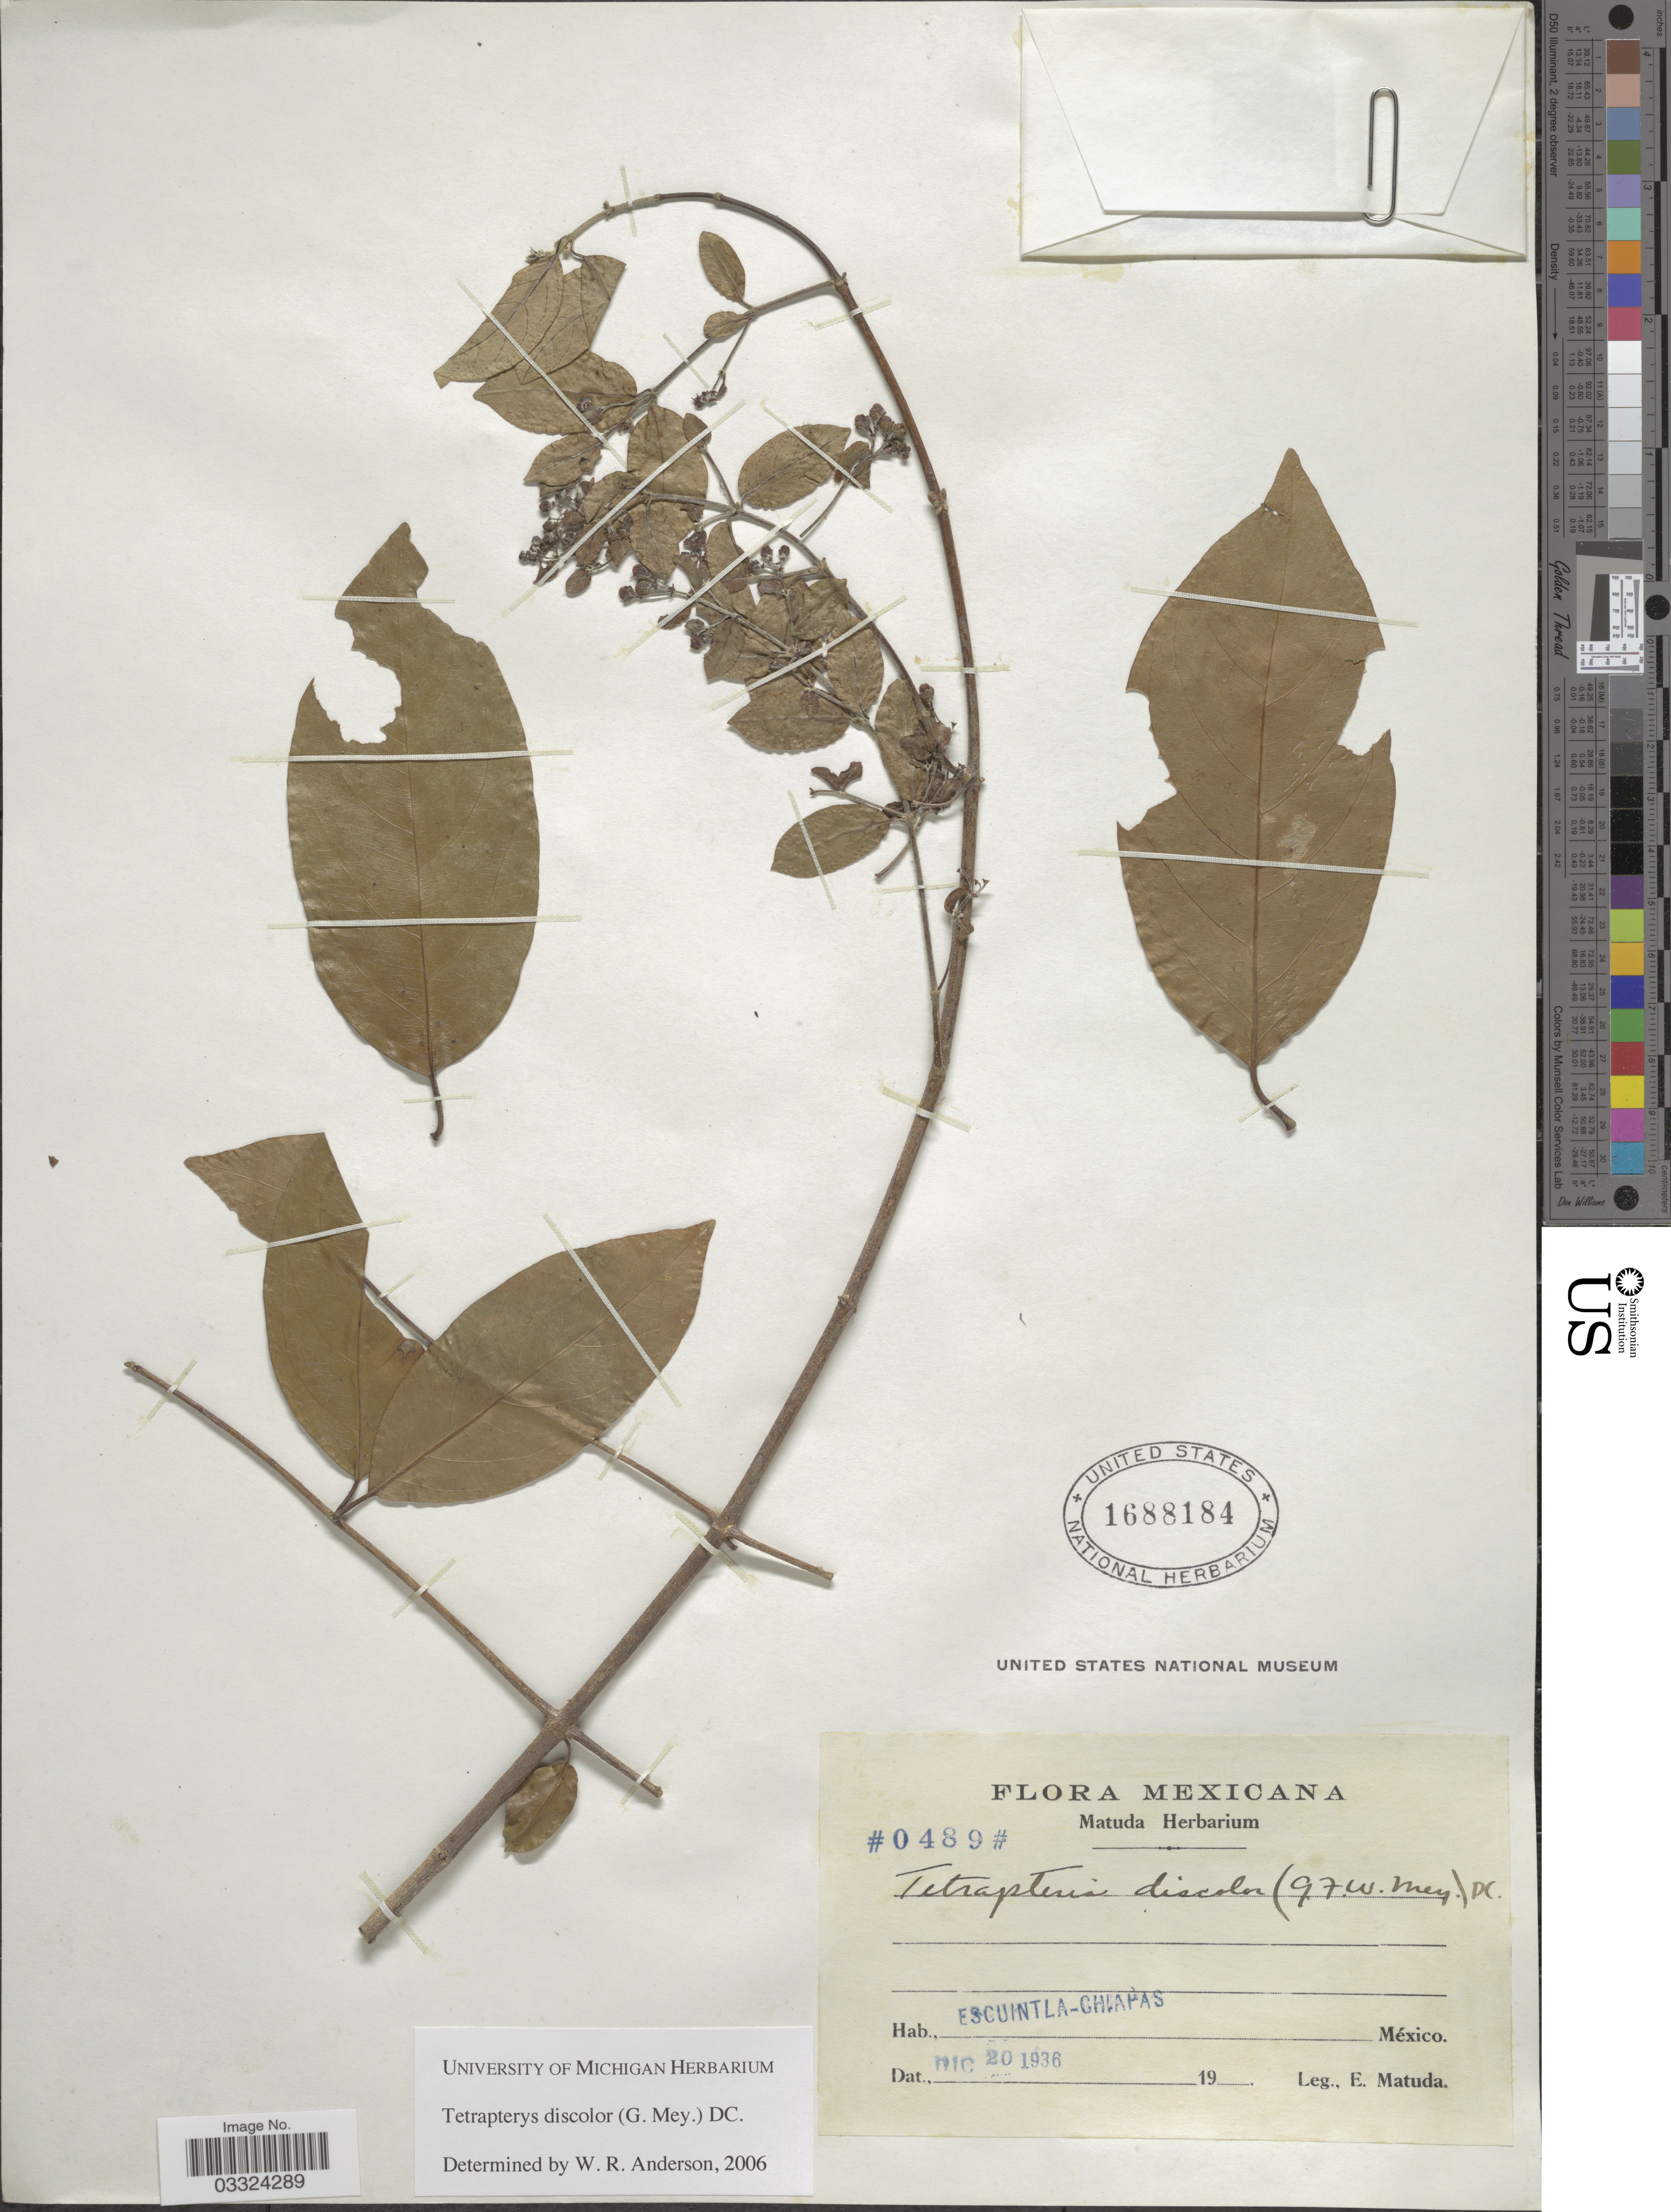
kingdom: Plantae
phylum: Tracheophyta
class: Magnoliopsida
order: Malpighiales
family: Malpighiaceae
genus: Tetrapterys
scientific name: Tetrapterys discolor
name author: (G. Mey.) DC.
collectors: E. Matuda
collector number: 0489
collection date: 1936-12-20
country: Guatemala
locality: Escuintla-Chiapas.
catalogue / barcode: US 1688184